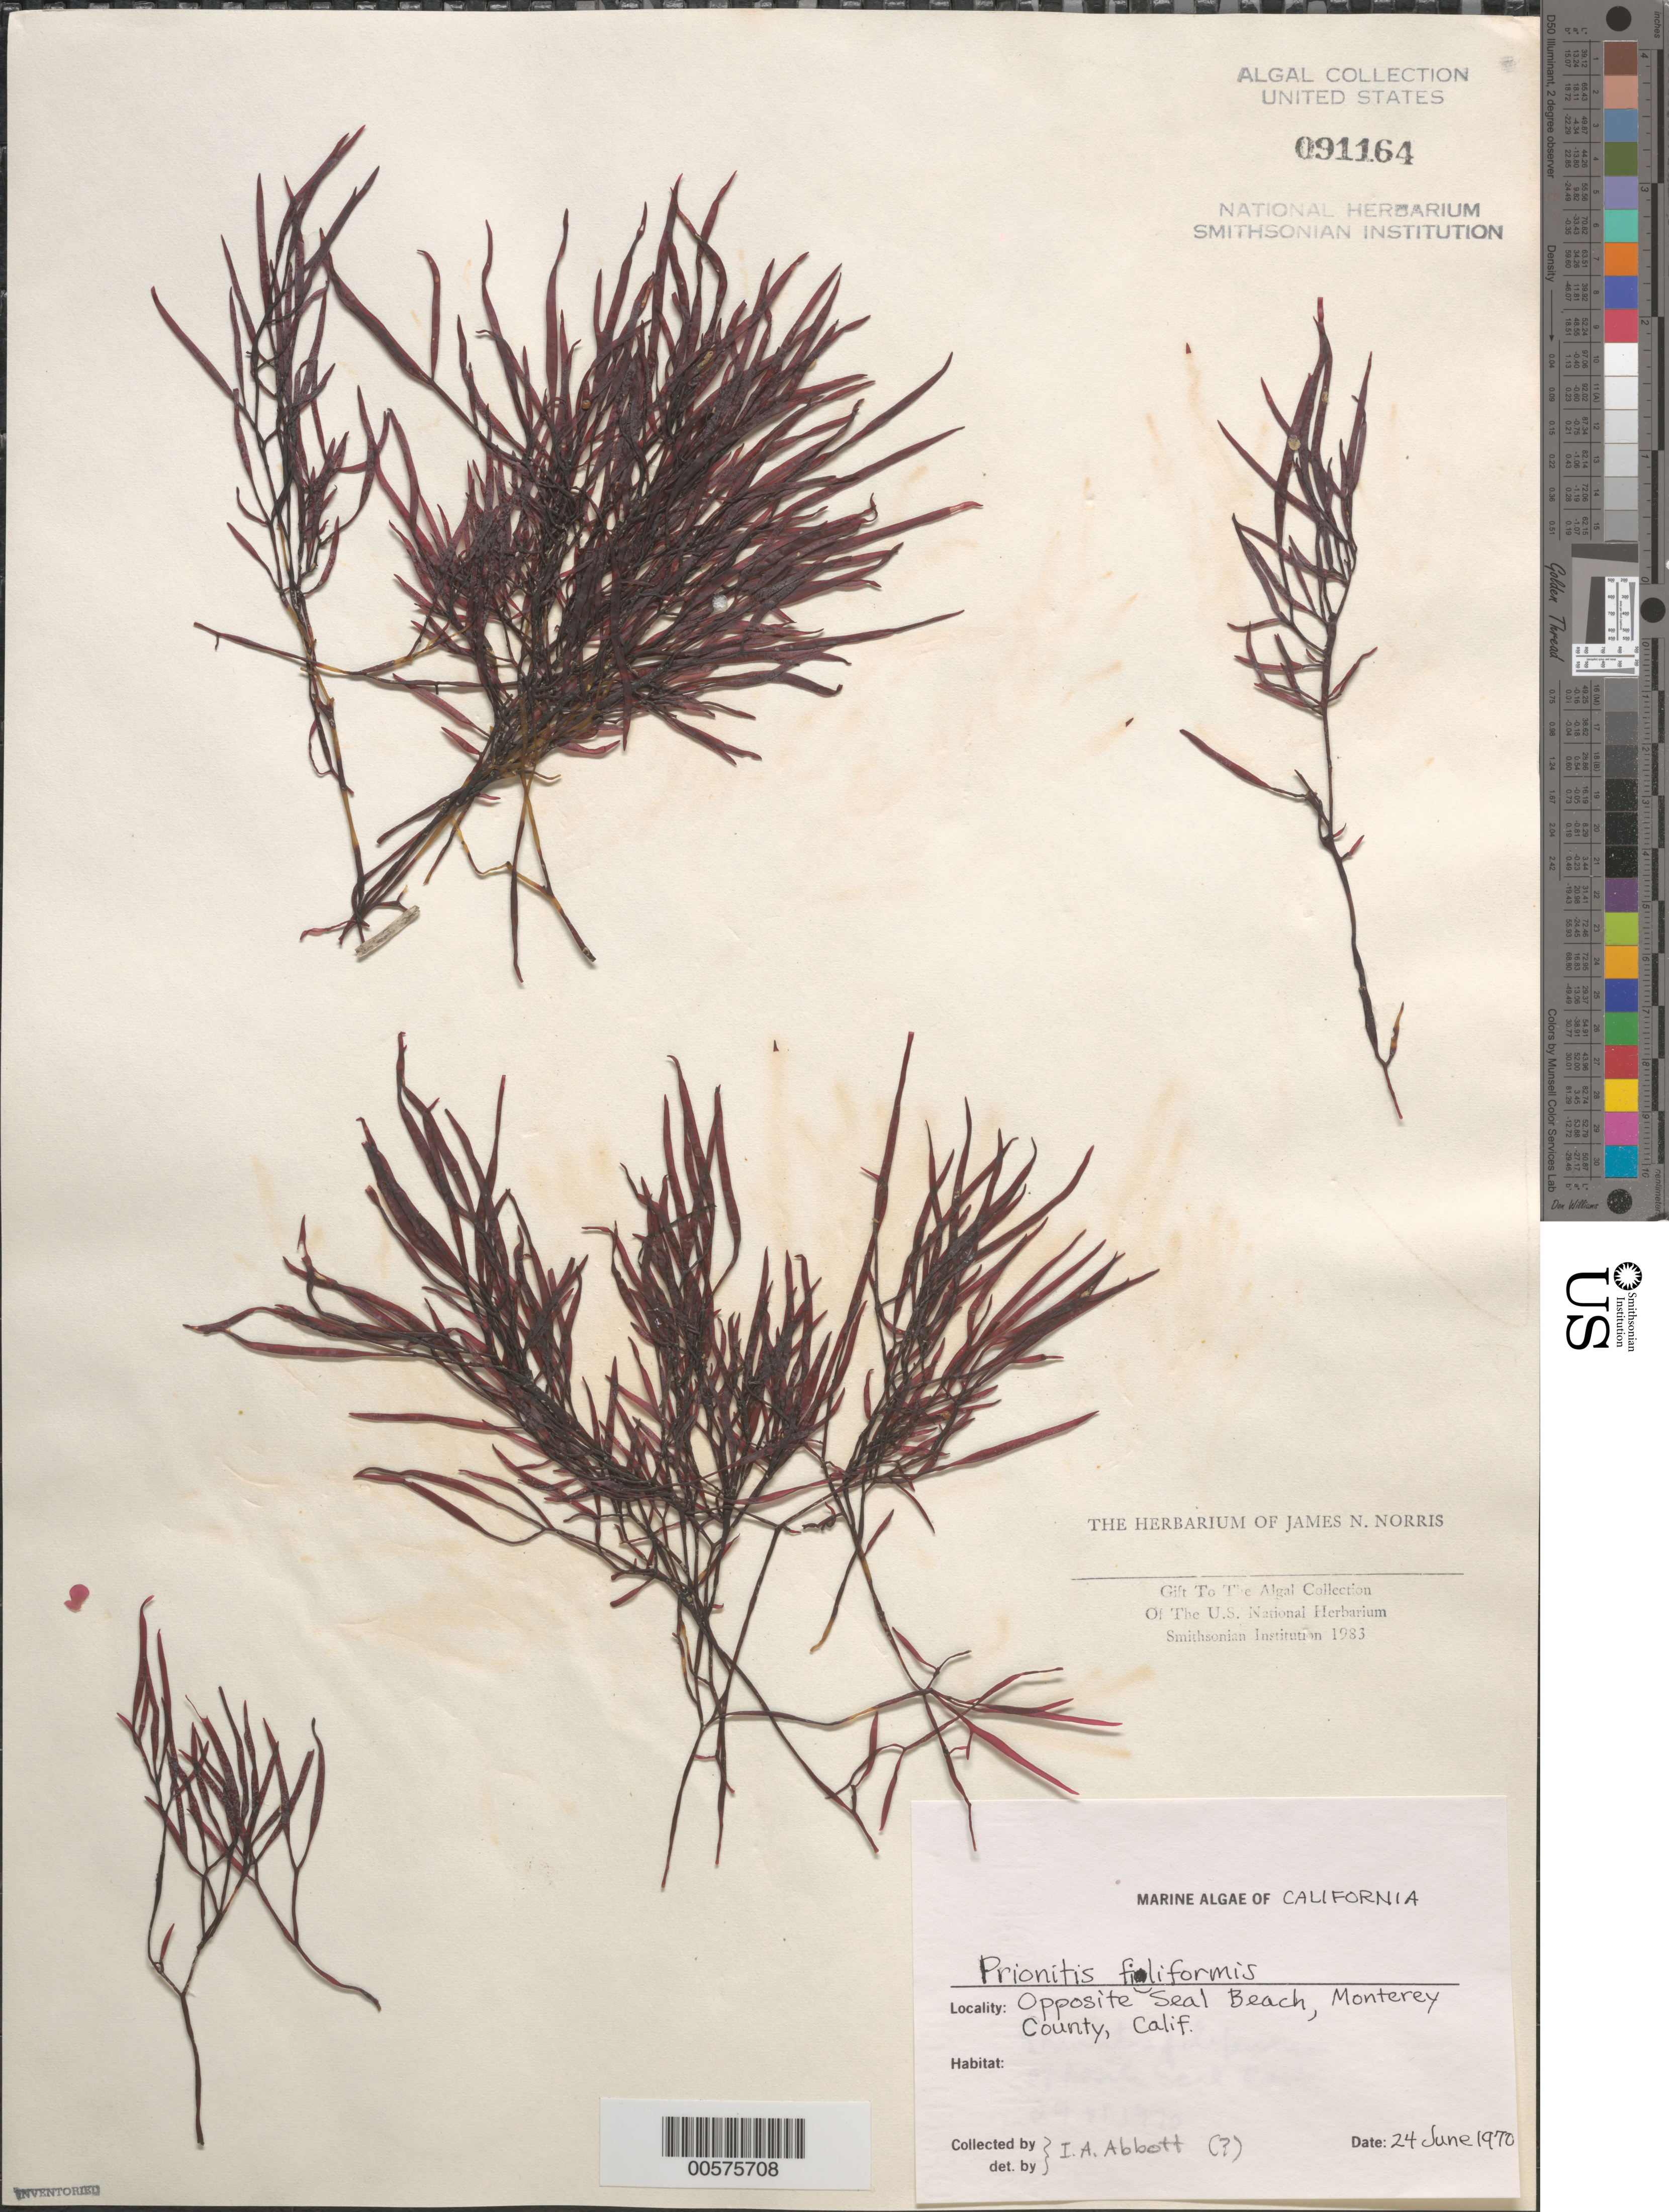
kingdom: Plantae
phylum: Rhodophyta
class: Florideophyceae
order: Halymeniales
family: Halymeniaceae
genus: Prionitis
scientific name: Prionitis filiformis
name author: Kylin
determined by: Abbott, Isabella A.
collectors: I. A. Abbott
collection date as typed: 24 Jun 1970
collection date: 1970-06-24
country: United States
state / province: California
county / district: Monterey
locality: Opposite Seal Beach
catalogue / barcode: US 91164